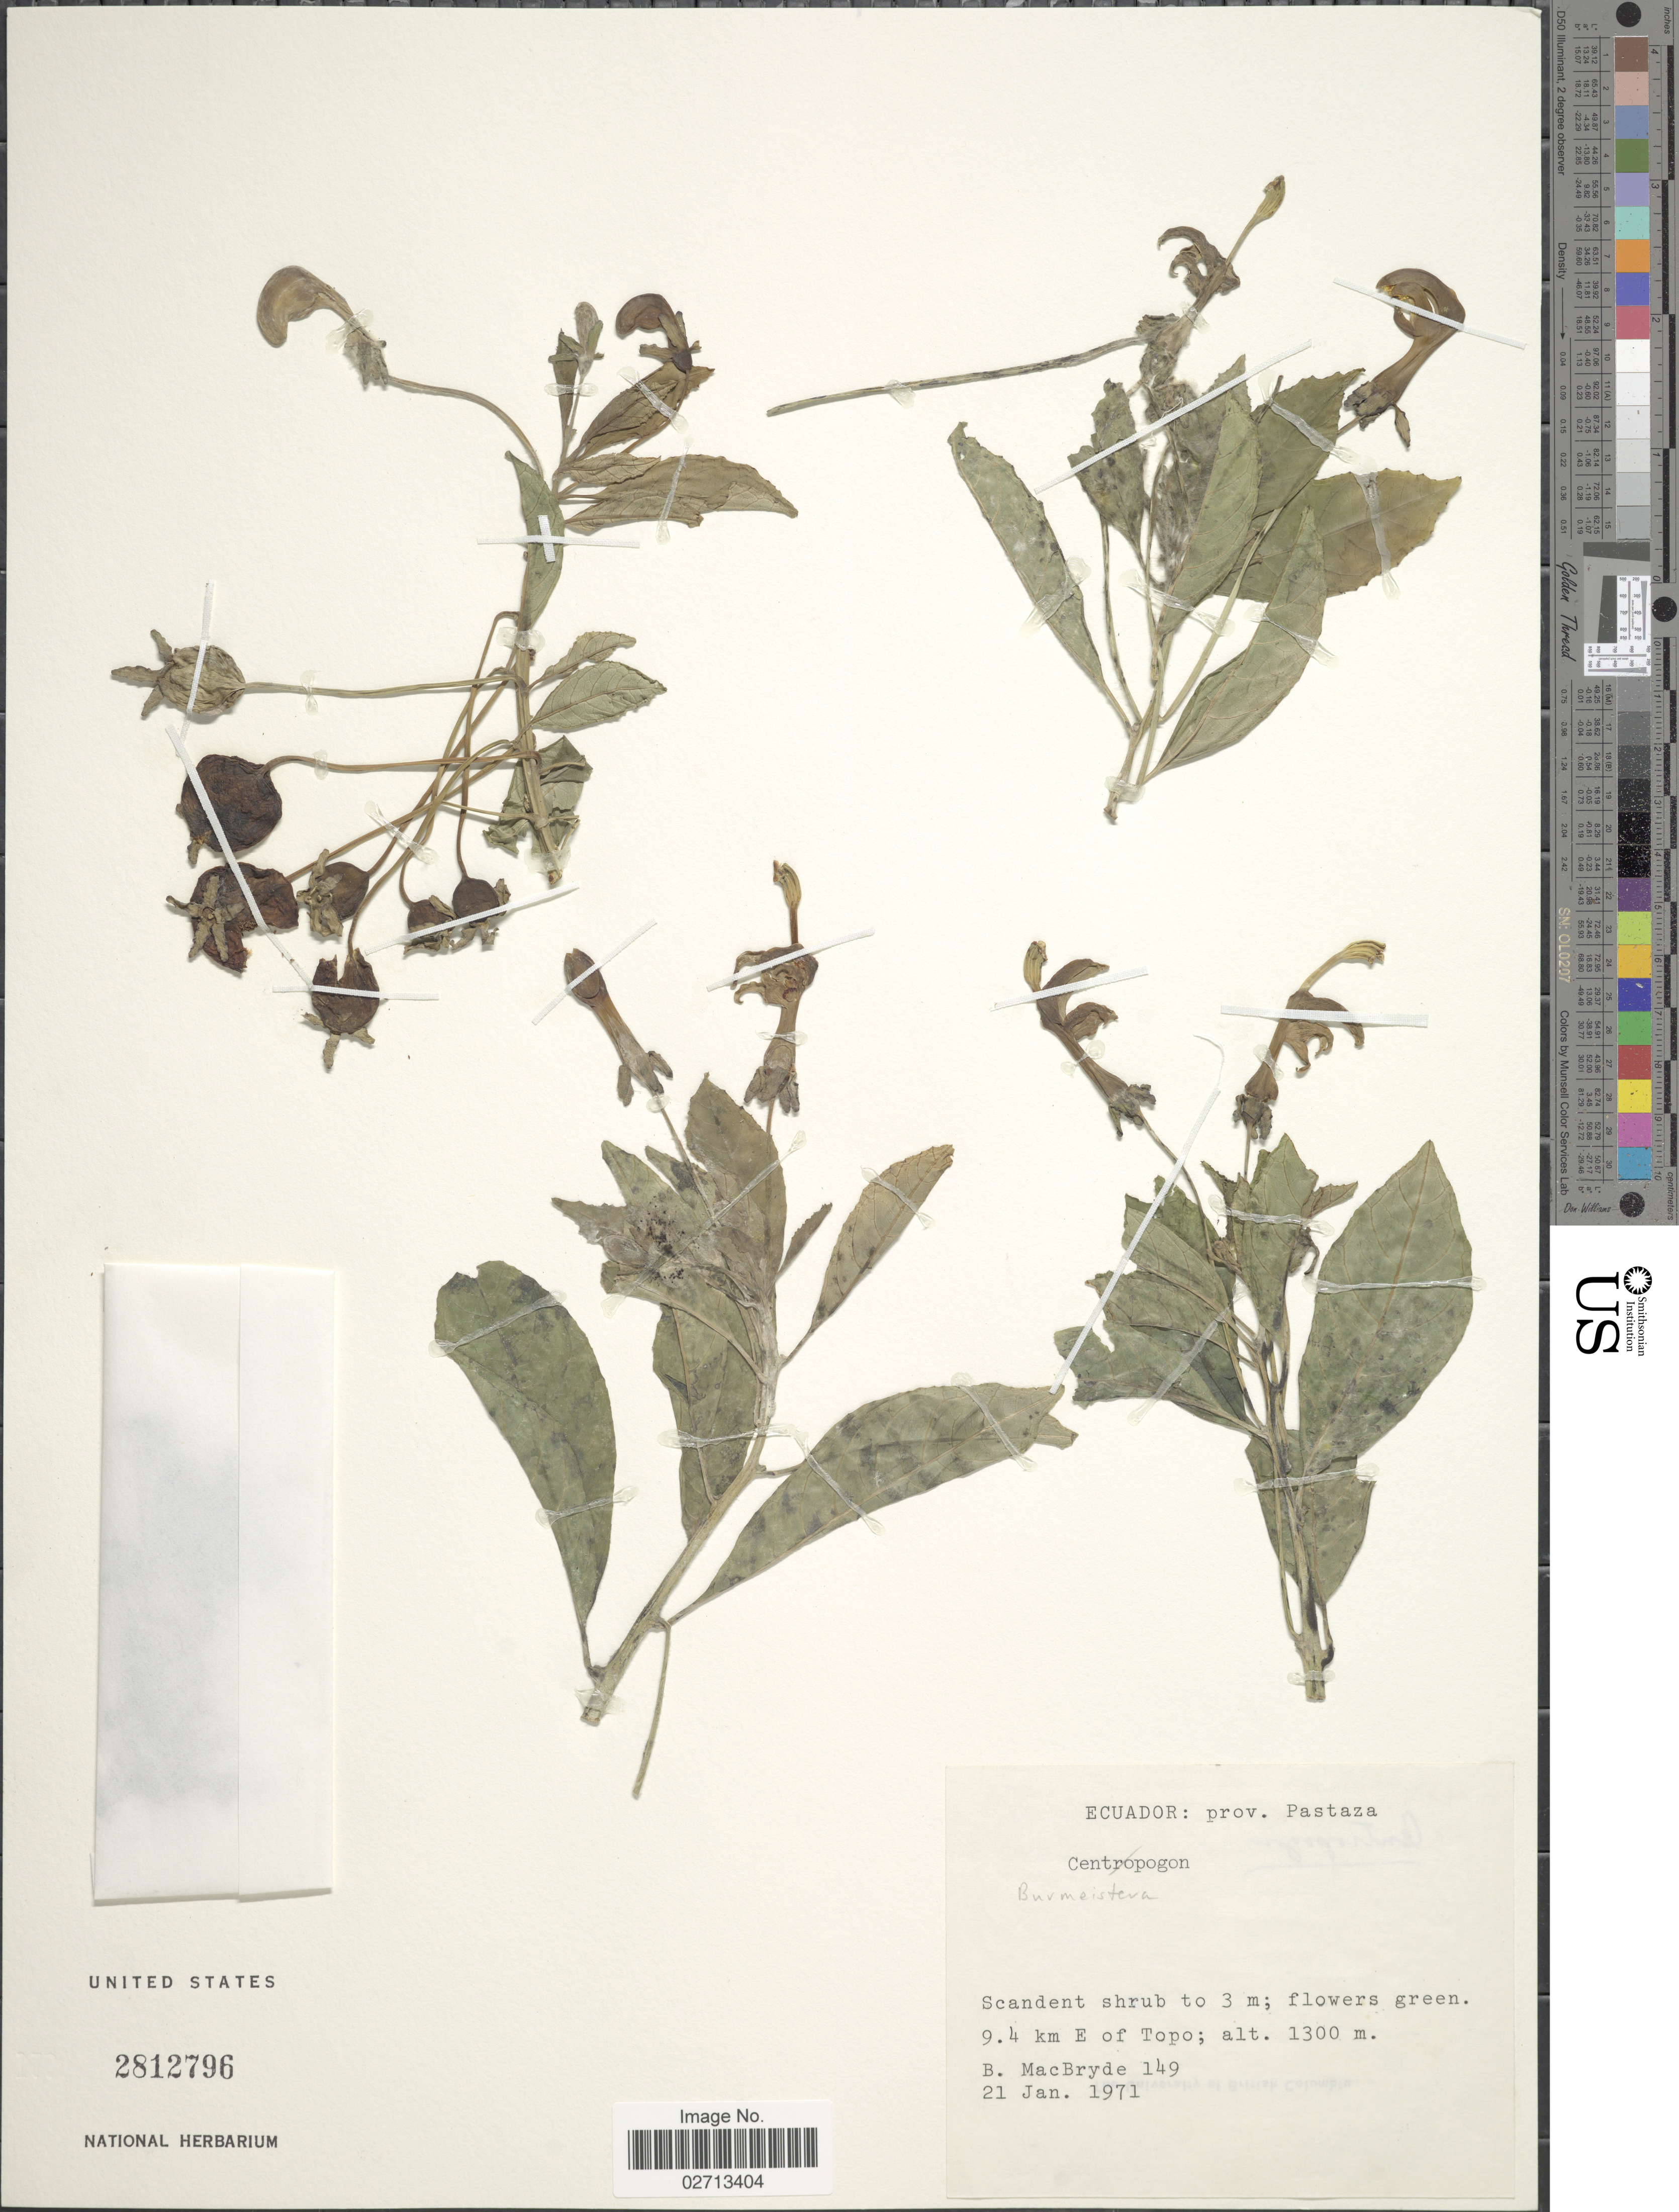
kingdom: Plantae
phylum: Tracheophyta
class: Magnoliopsida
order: Asterales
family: Campanulaceae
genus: Burmeistera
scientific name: Burmeistera sp.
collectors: B. MacBryde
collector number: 149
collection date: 1971-01-21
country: Ecuador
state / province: Pastaza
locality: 9.4 km E of Topo.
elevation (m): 1300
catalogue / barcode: US 2812796